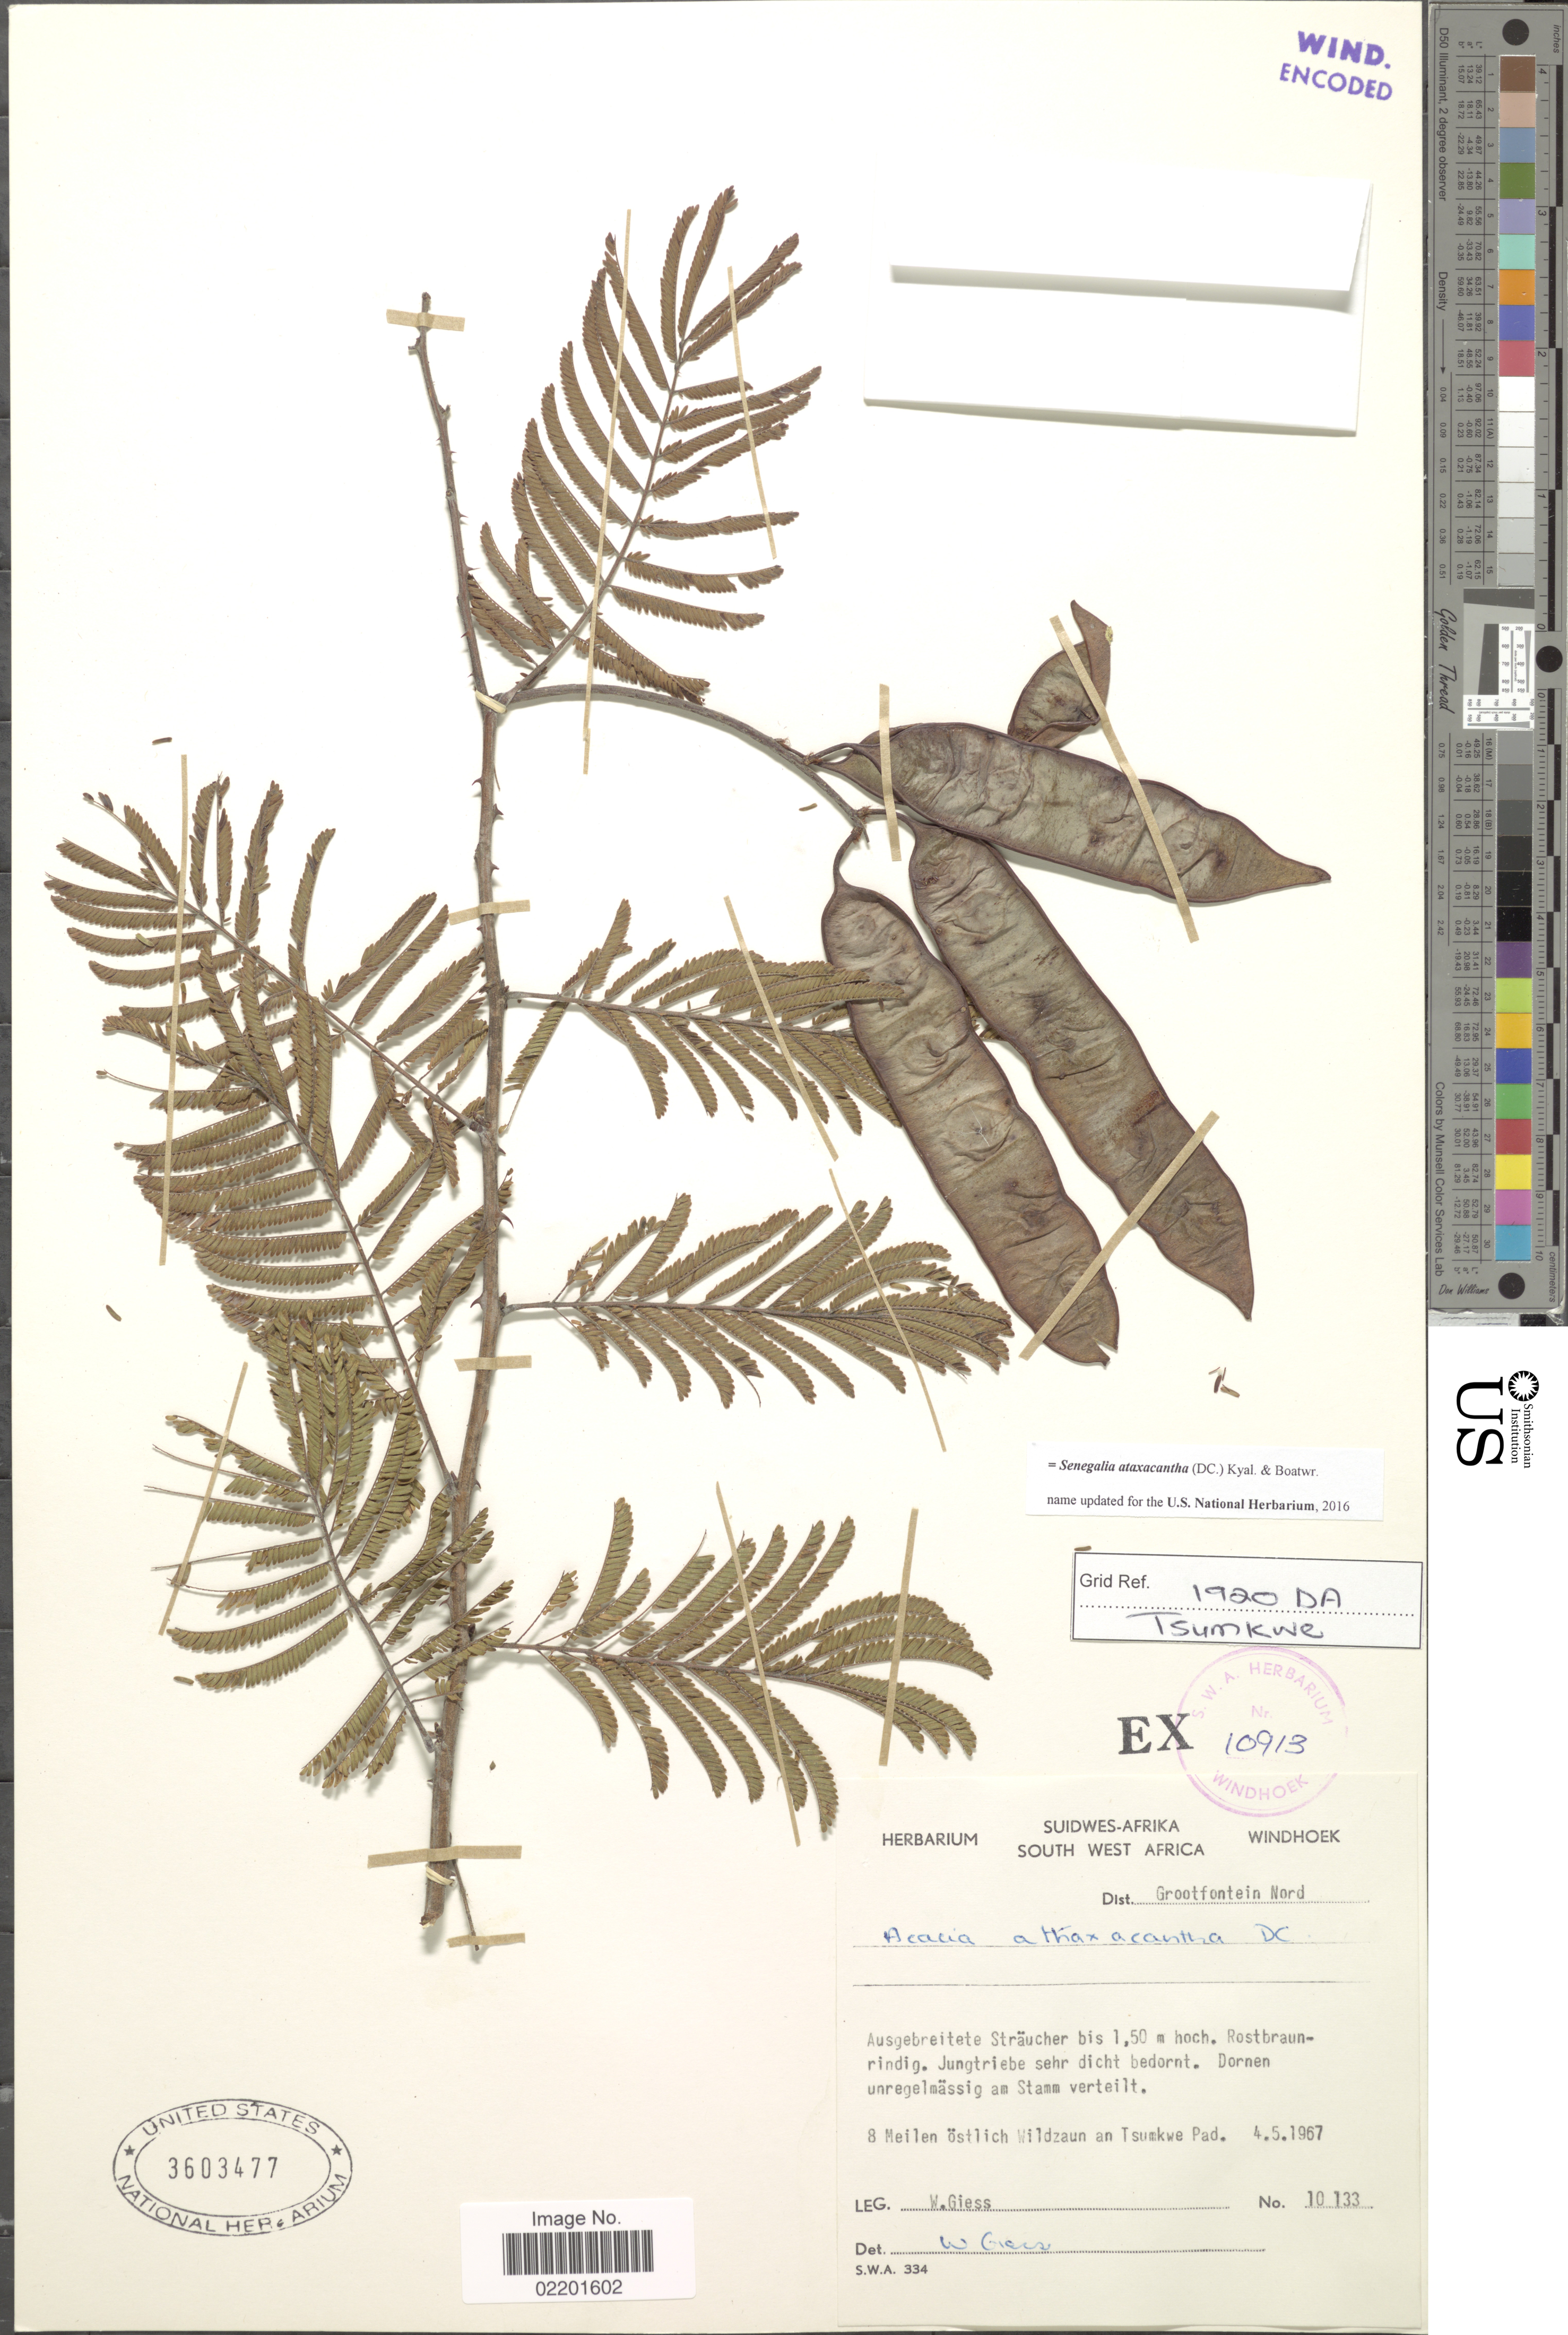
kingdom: Plantae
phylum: Tracheophyta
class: Magnoliopsida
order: Fabales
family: Fabaceae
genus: Senegalia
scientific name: Senegalia ataxacantha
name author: (DC.) Kyal. & Boatwr.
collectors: W. Giess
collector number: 10133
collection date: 1967-05-04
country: Namibia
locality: South West Africa, Dist. Grootfontein Nord 8 Meilen ostlich Wildzaun an Tsumkwe Pad.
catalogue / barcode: US 3603477